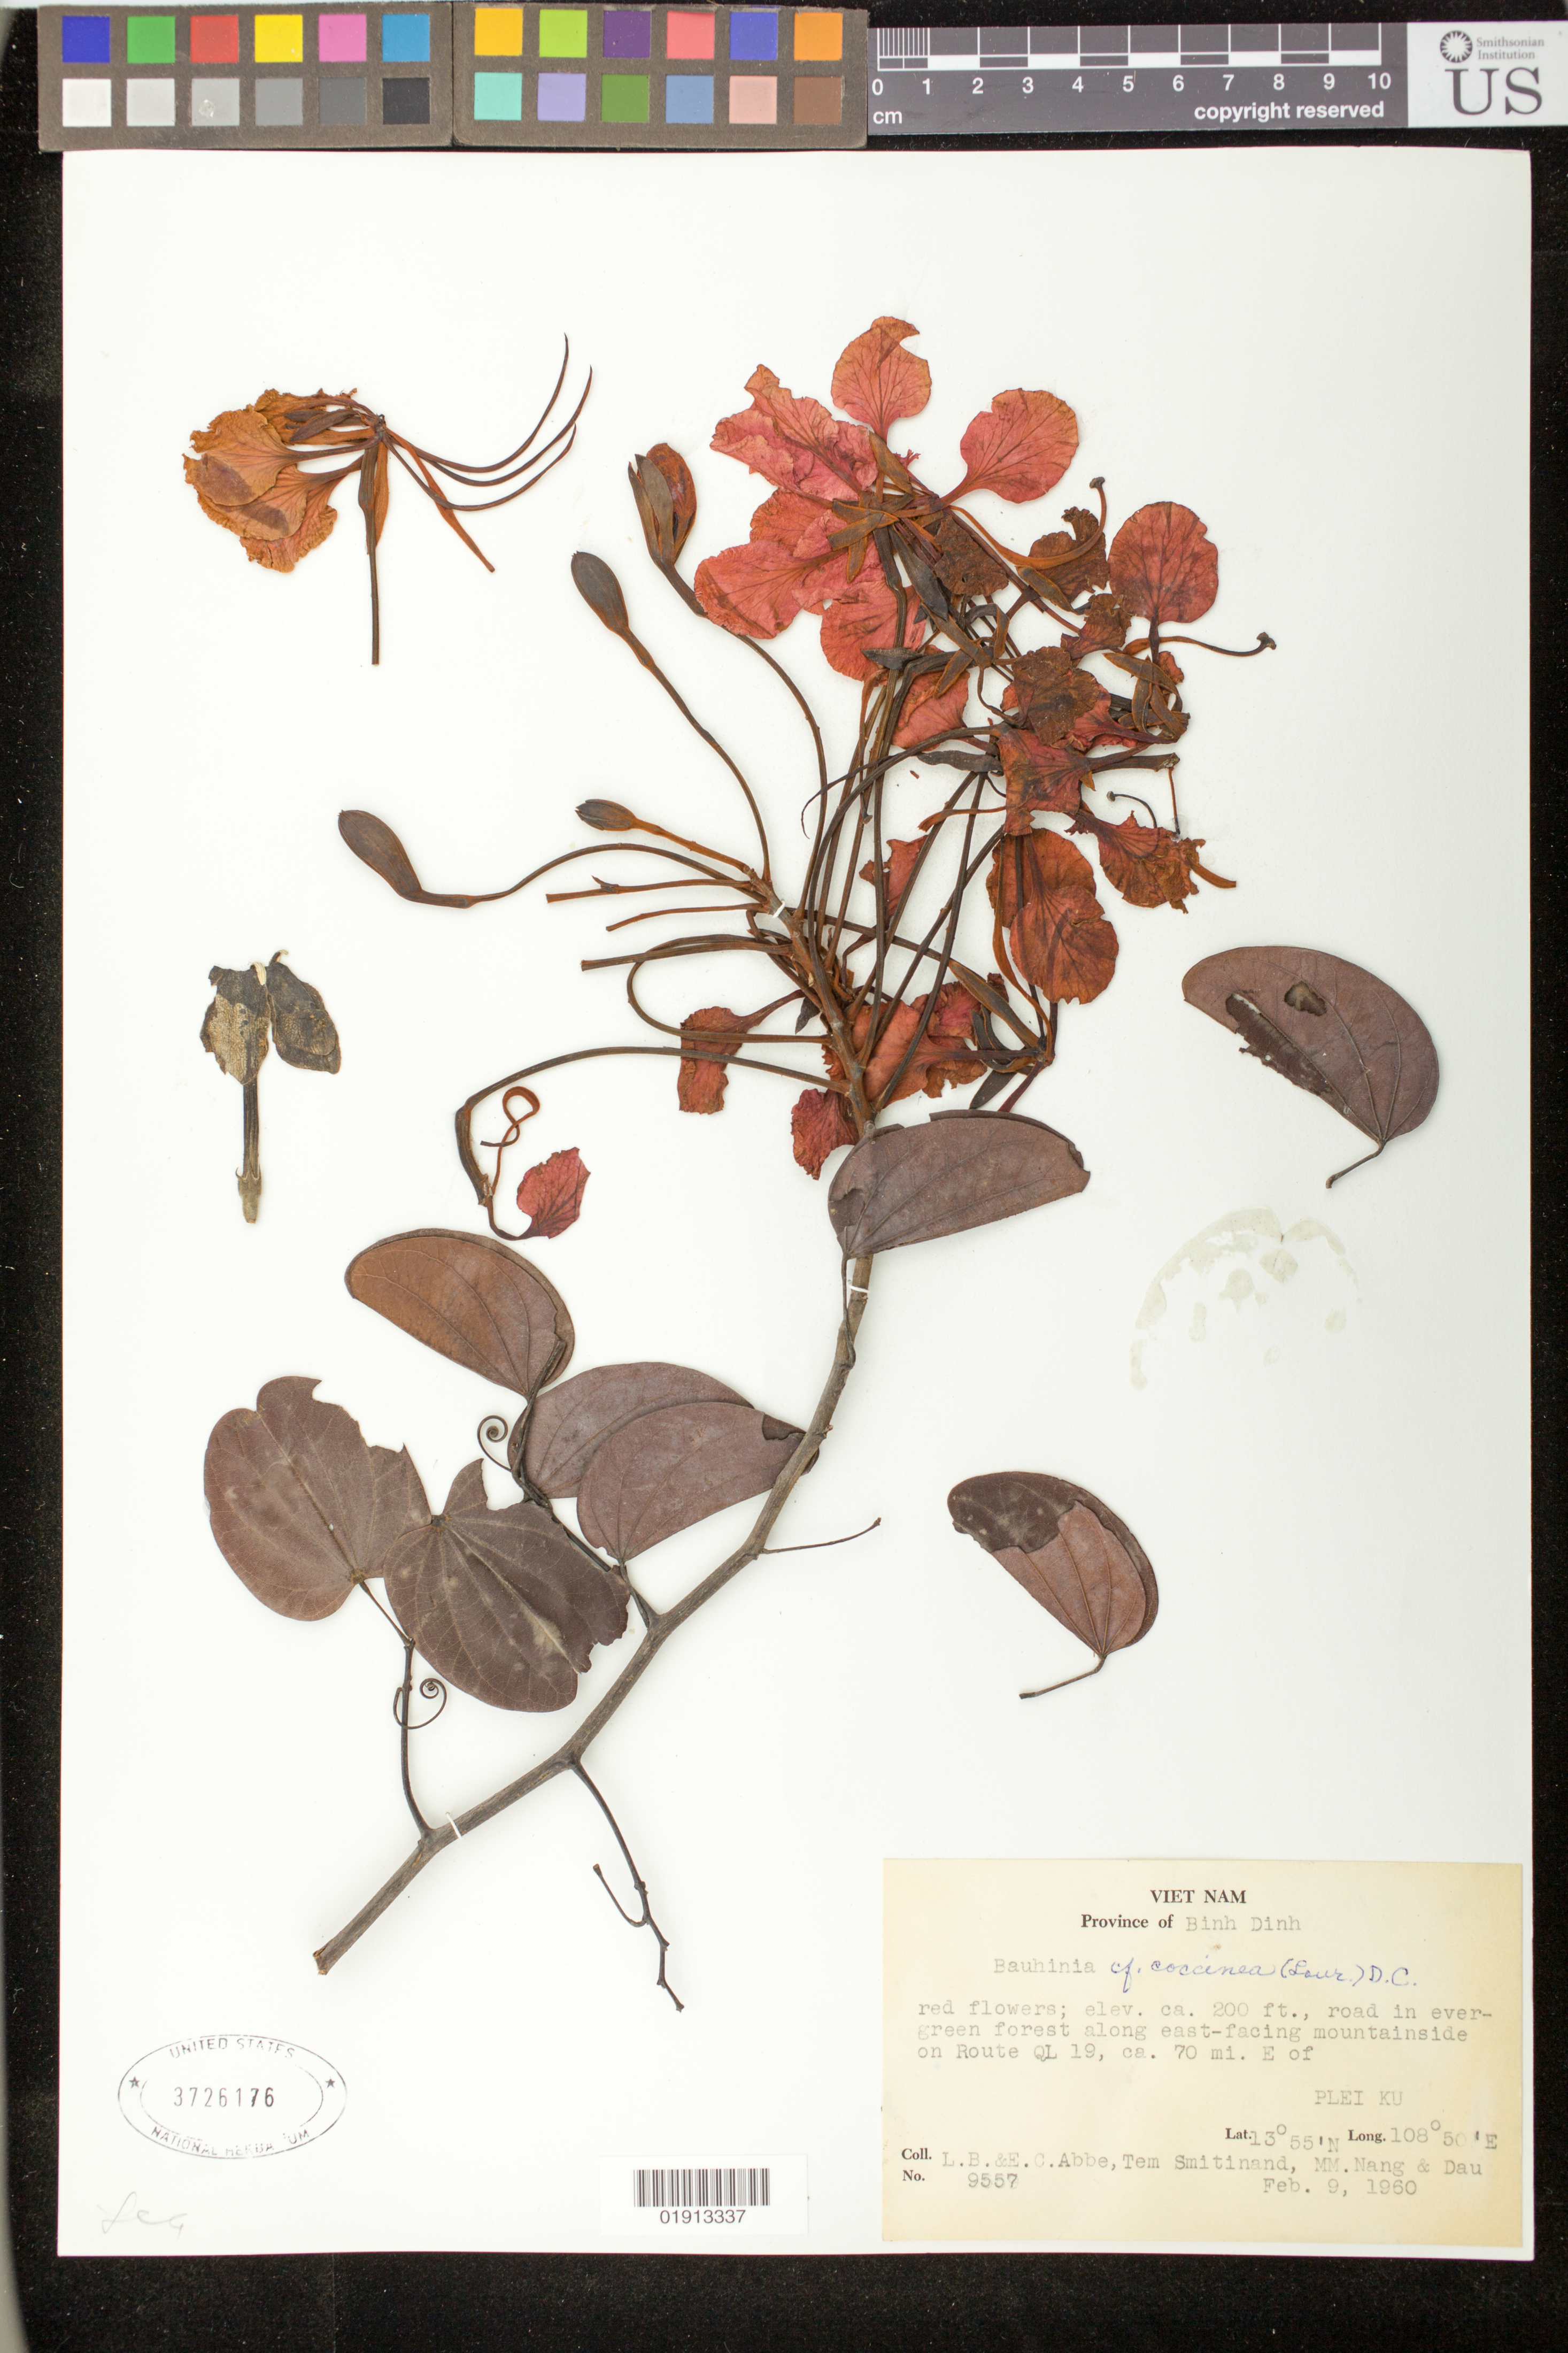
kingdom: Plantae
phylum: Tracheophyta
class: Magnoliopsida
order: Fabales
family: Fabaceae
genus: Phanera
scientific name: Phanera coccinea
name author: Lour.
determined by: U.S. National Herbarium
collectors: L. B. Abbe, E. C. Abbe, T. Smitinand, M. Nang & -- Dau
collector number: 9557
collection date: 1960-02-09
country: Vietnam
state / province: Binh Dinh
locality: Along east-facing mountainside on Route QL 19, ca. 70 mi. E of Plei Ku.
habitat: Road in evergreen forest.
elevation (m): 61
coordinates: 13 55 N, 108 50 E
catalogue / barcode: US 3726176